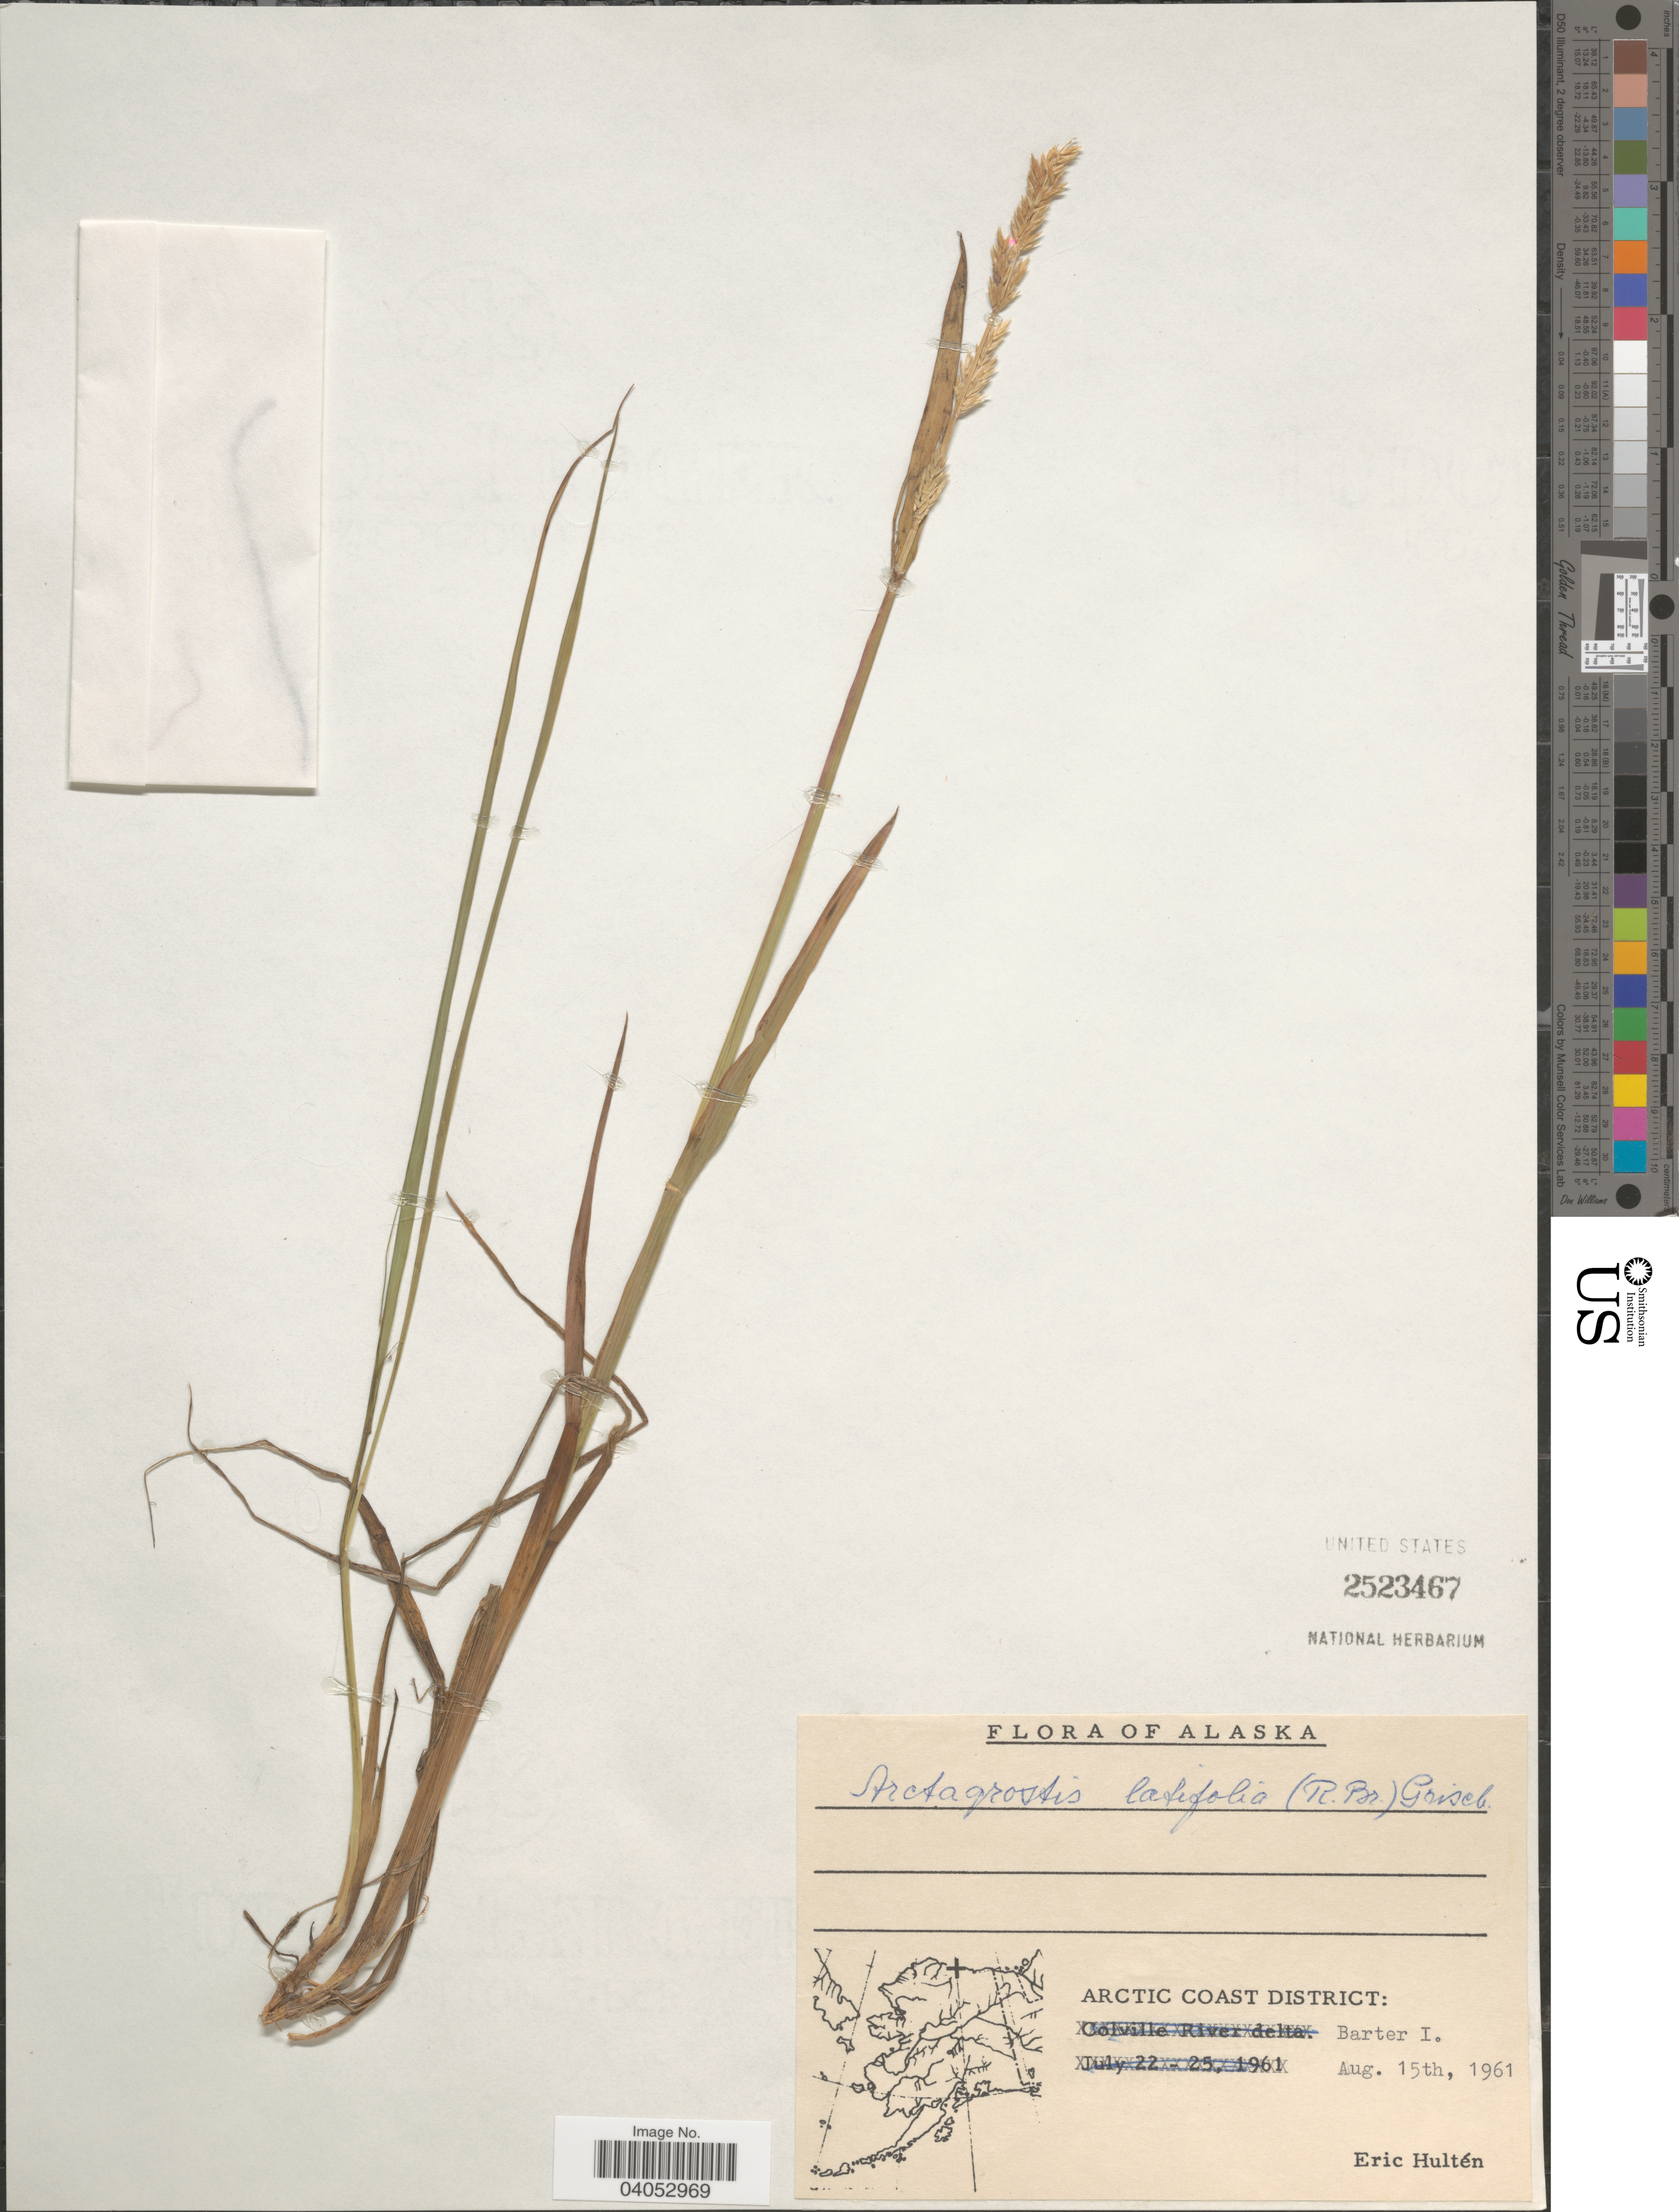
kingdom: Plantae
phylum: Tracheophyta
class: Liliopsida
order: Poales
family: Poaceae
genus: Arctagrostis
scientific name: Arctagrostis latifolia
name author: (R. Br.) Griseb.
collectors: E. G. Hultén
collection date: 1961-08-15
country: United States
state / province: Alaska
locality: Arctic Coast District: Barter I.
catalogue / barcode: US 2523467